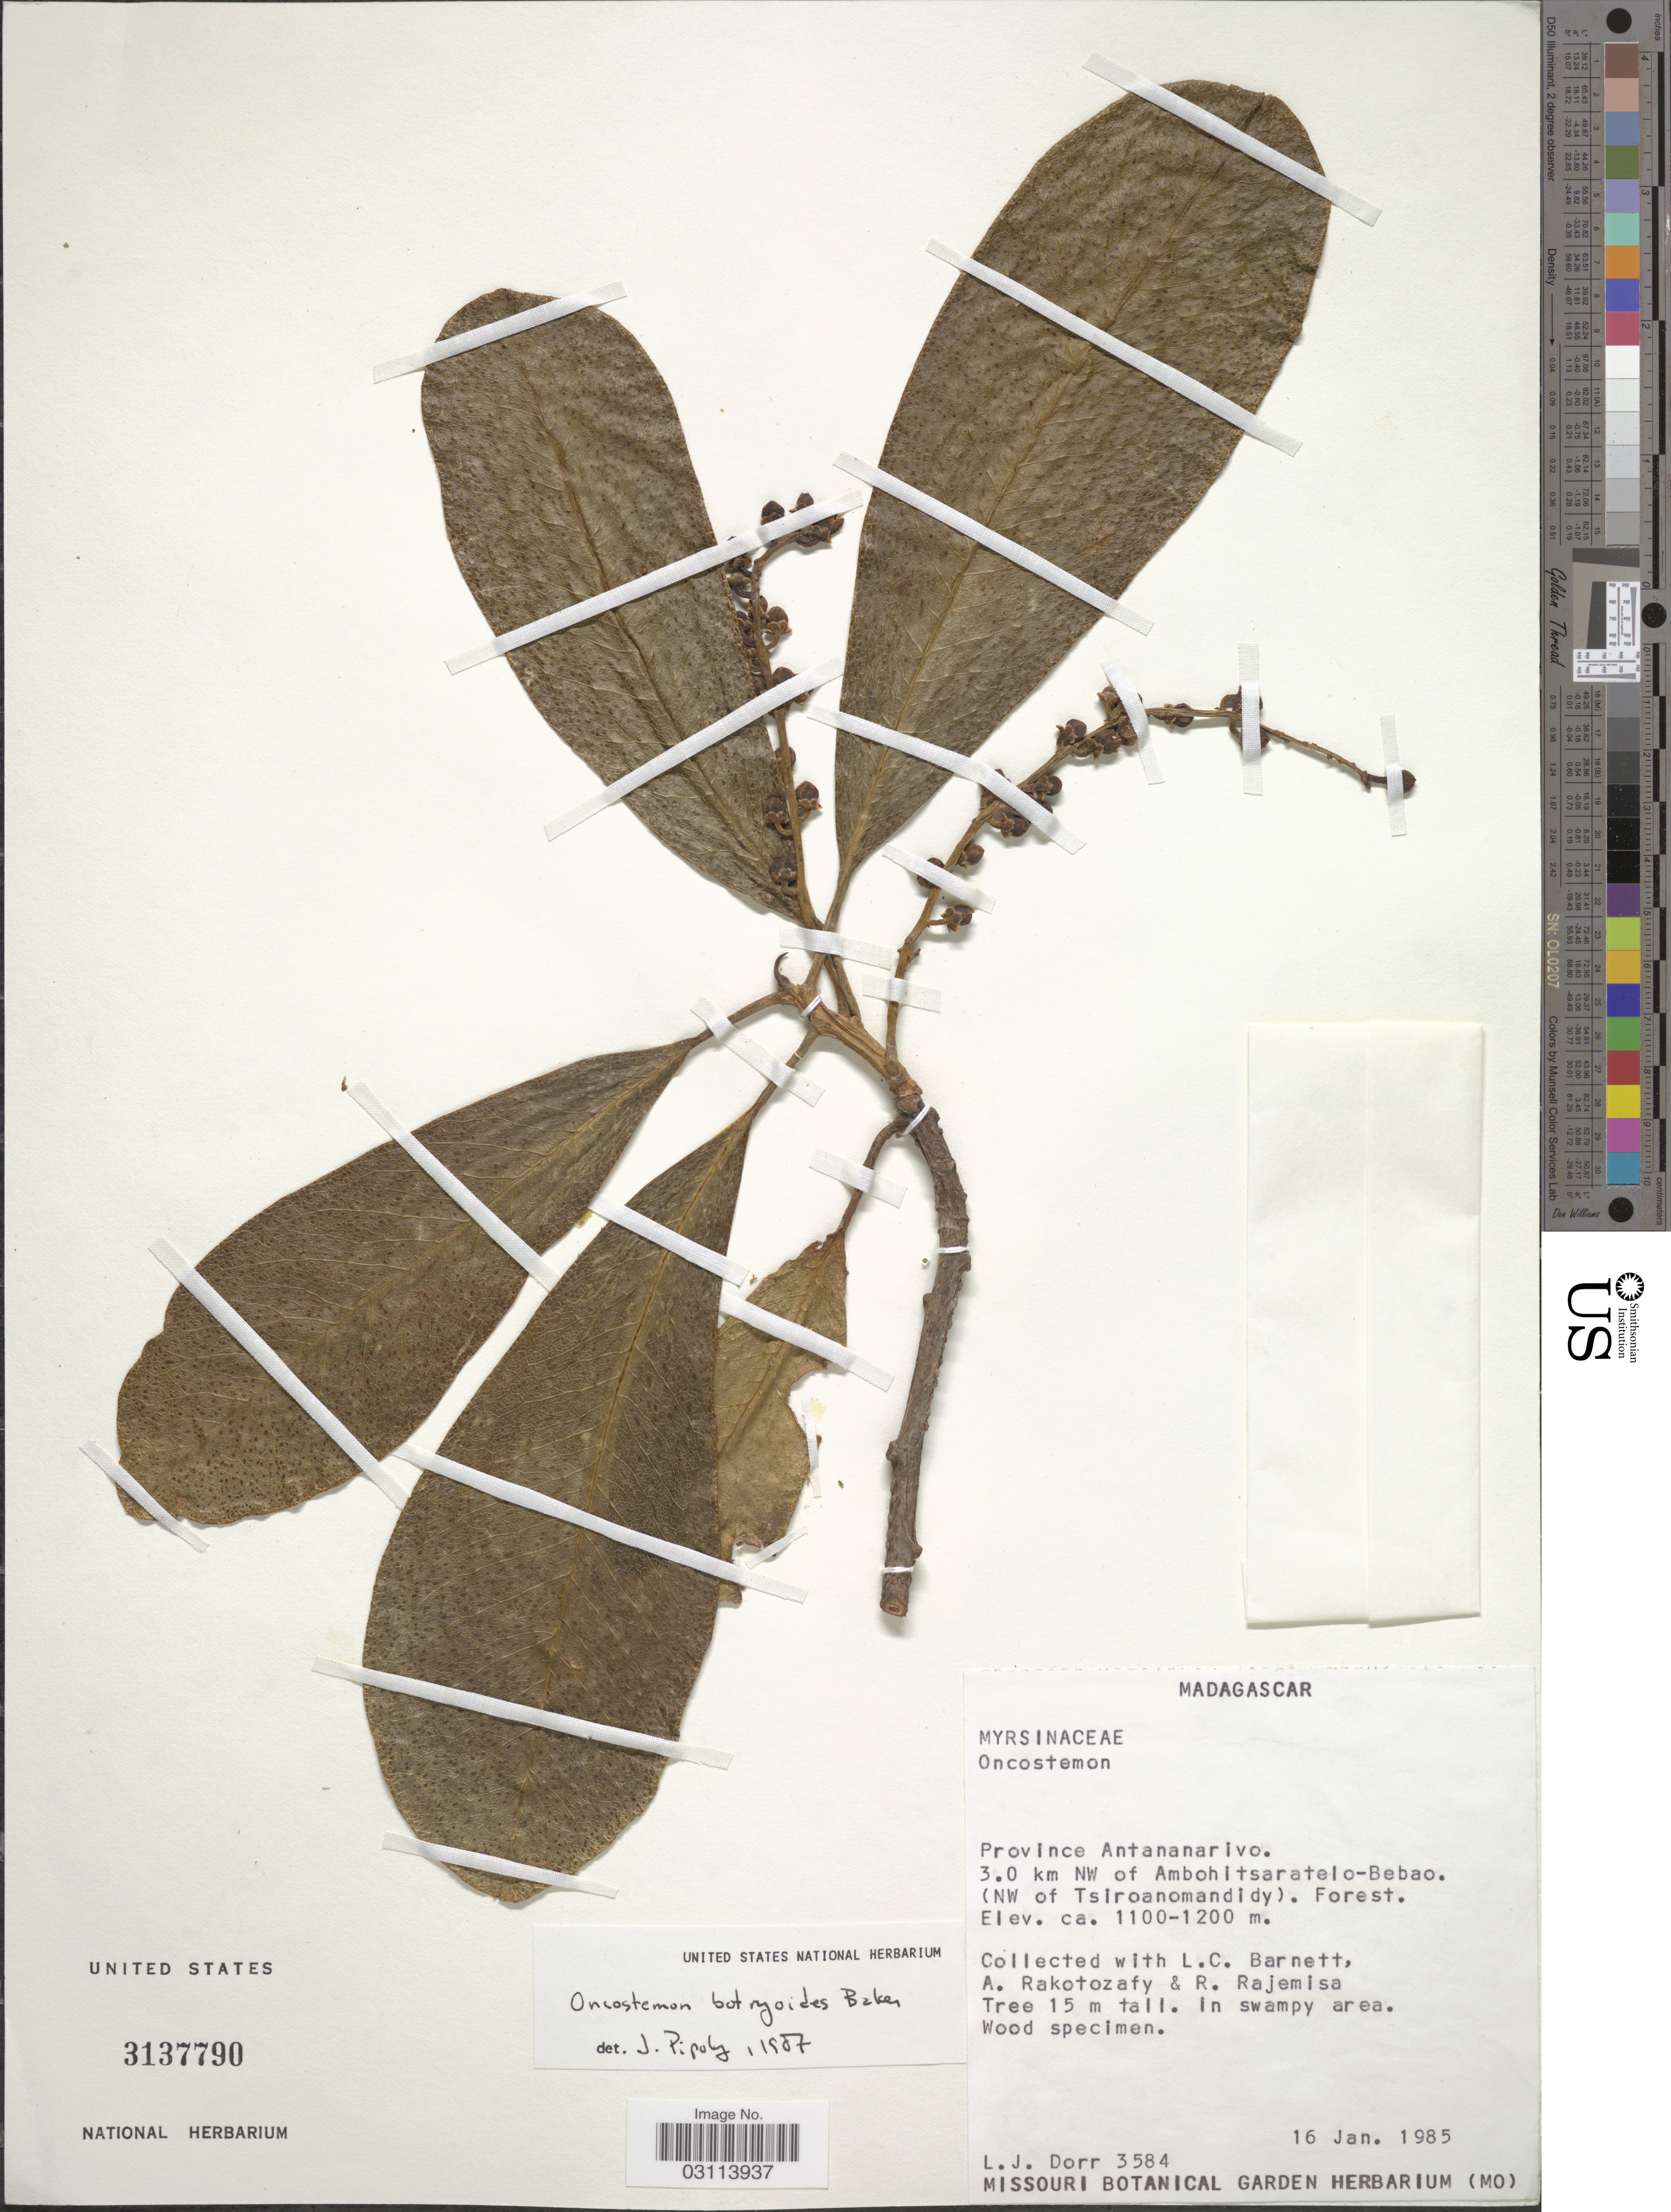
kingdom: Plantae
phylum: Tracheophyta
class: Magnoliopsida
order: Ericales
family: Primulaceae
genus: Oncostemum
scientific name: Oncostemum botryoides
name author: Baker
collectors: L. J. Dorr, L. C. Barnett, A. Rakotozafy & R. Rajemisa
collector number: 3584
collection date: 1985-01-16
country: Madagascar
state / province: Bongolava / Menabe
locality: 3.0 km NW of Ambohitsaratelo-Bebao. (NW of Tsiroanomandidy).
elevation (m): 1100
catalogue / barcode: US 3137790